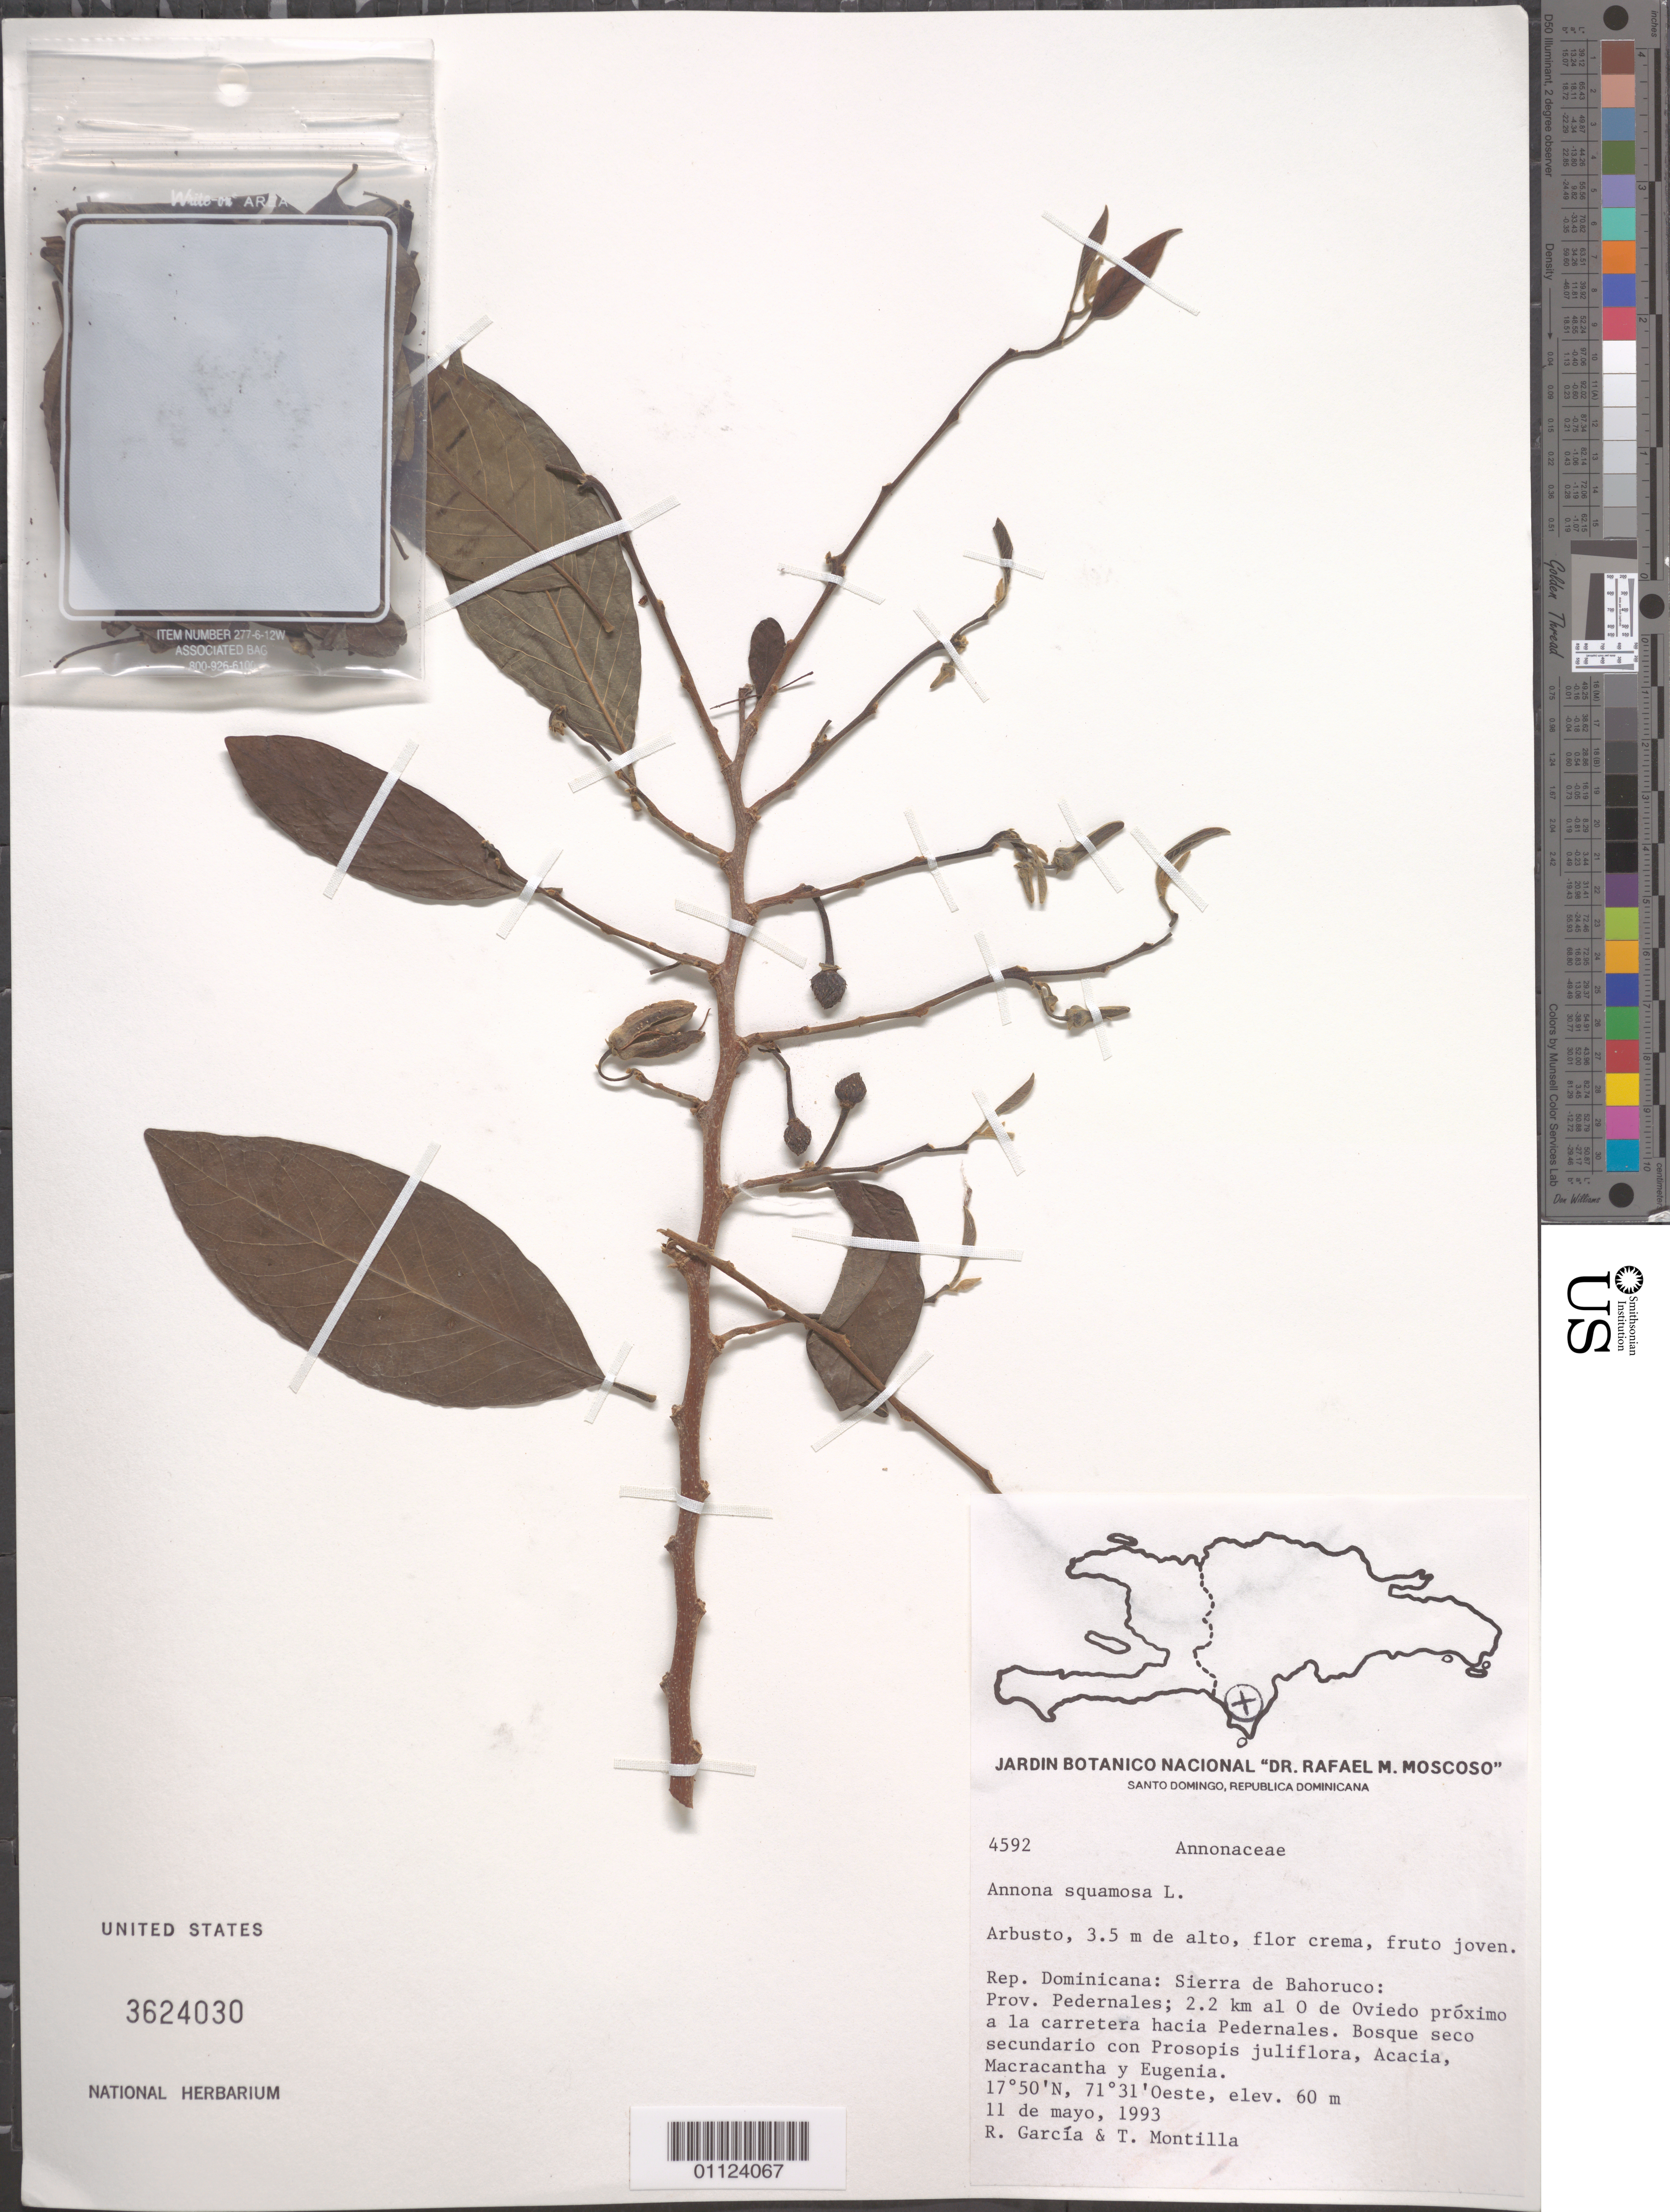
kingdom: Plantae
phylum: Tracheophyta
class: Magnoliopsida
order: Magnoliales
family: Annonaceae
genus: Annona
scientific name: Annona squamosa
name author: L.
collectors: R. G. García & T. Montilla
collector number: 4592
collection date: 1993-05-11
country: Dominican Republic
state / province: Pedernales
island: Hispaniola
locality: Sierra de Bahoruco, 2.2 km al O de Oviedo próximo a la carretera hacia Pedernales.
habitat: Bosque seco secundario con Prosopis juliflora, Acacia, Macracantha y Eugenia.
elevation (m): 60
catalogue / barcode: US 3624030